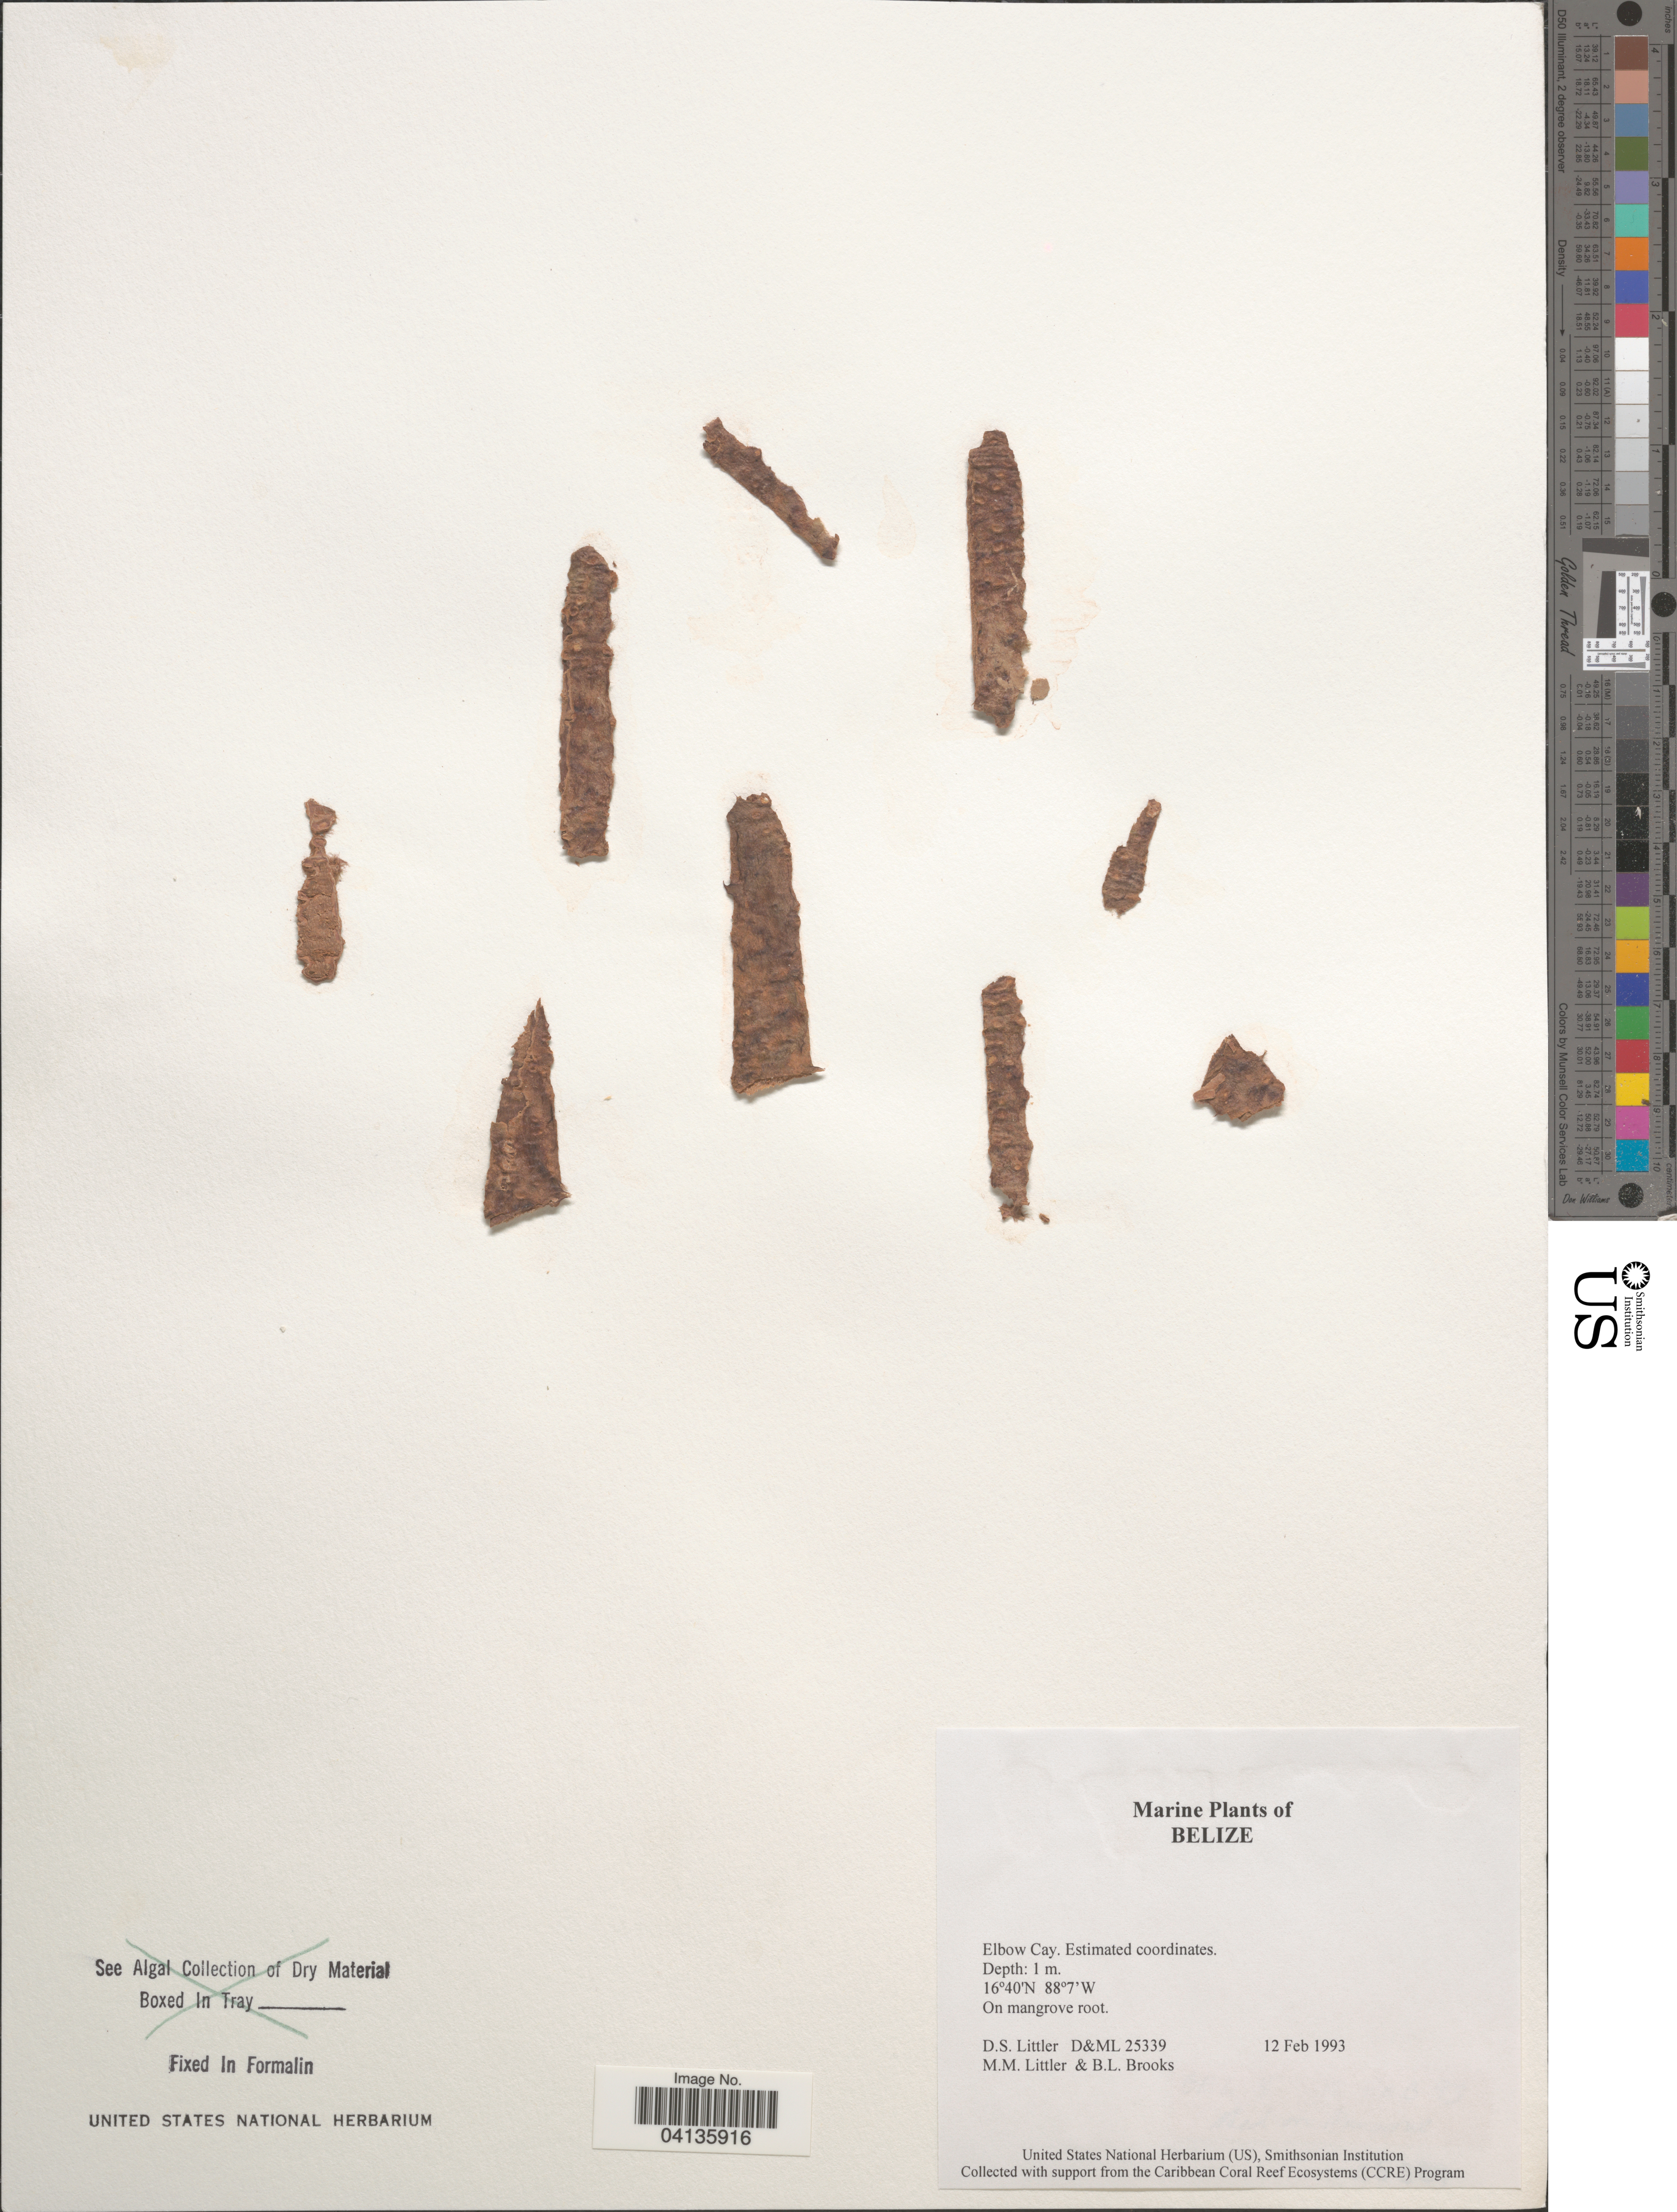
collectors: D. S. Littler & B. Brooks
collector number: D&ML 25339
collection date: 1993-02-12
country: Belize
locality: Elbow Cay.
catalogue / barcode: US 238731